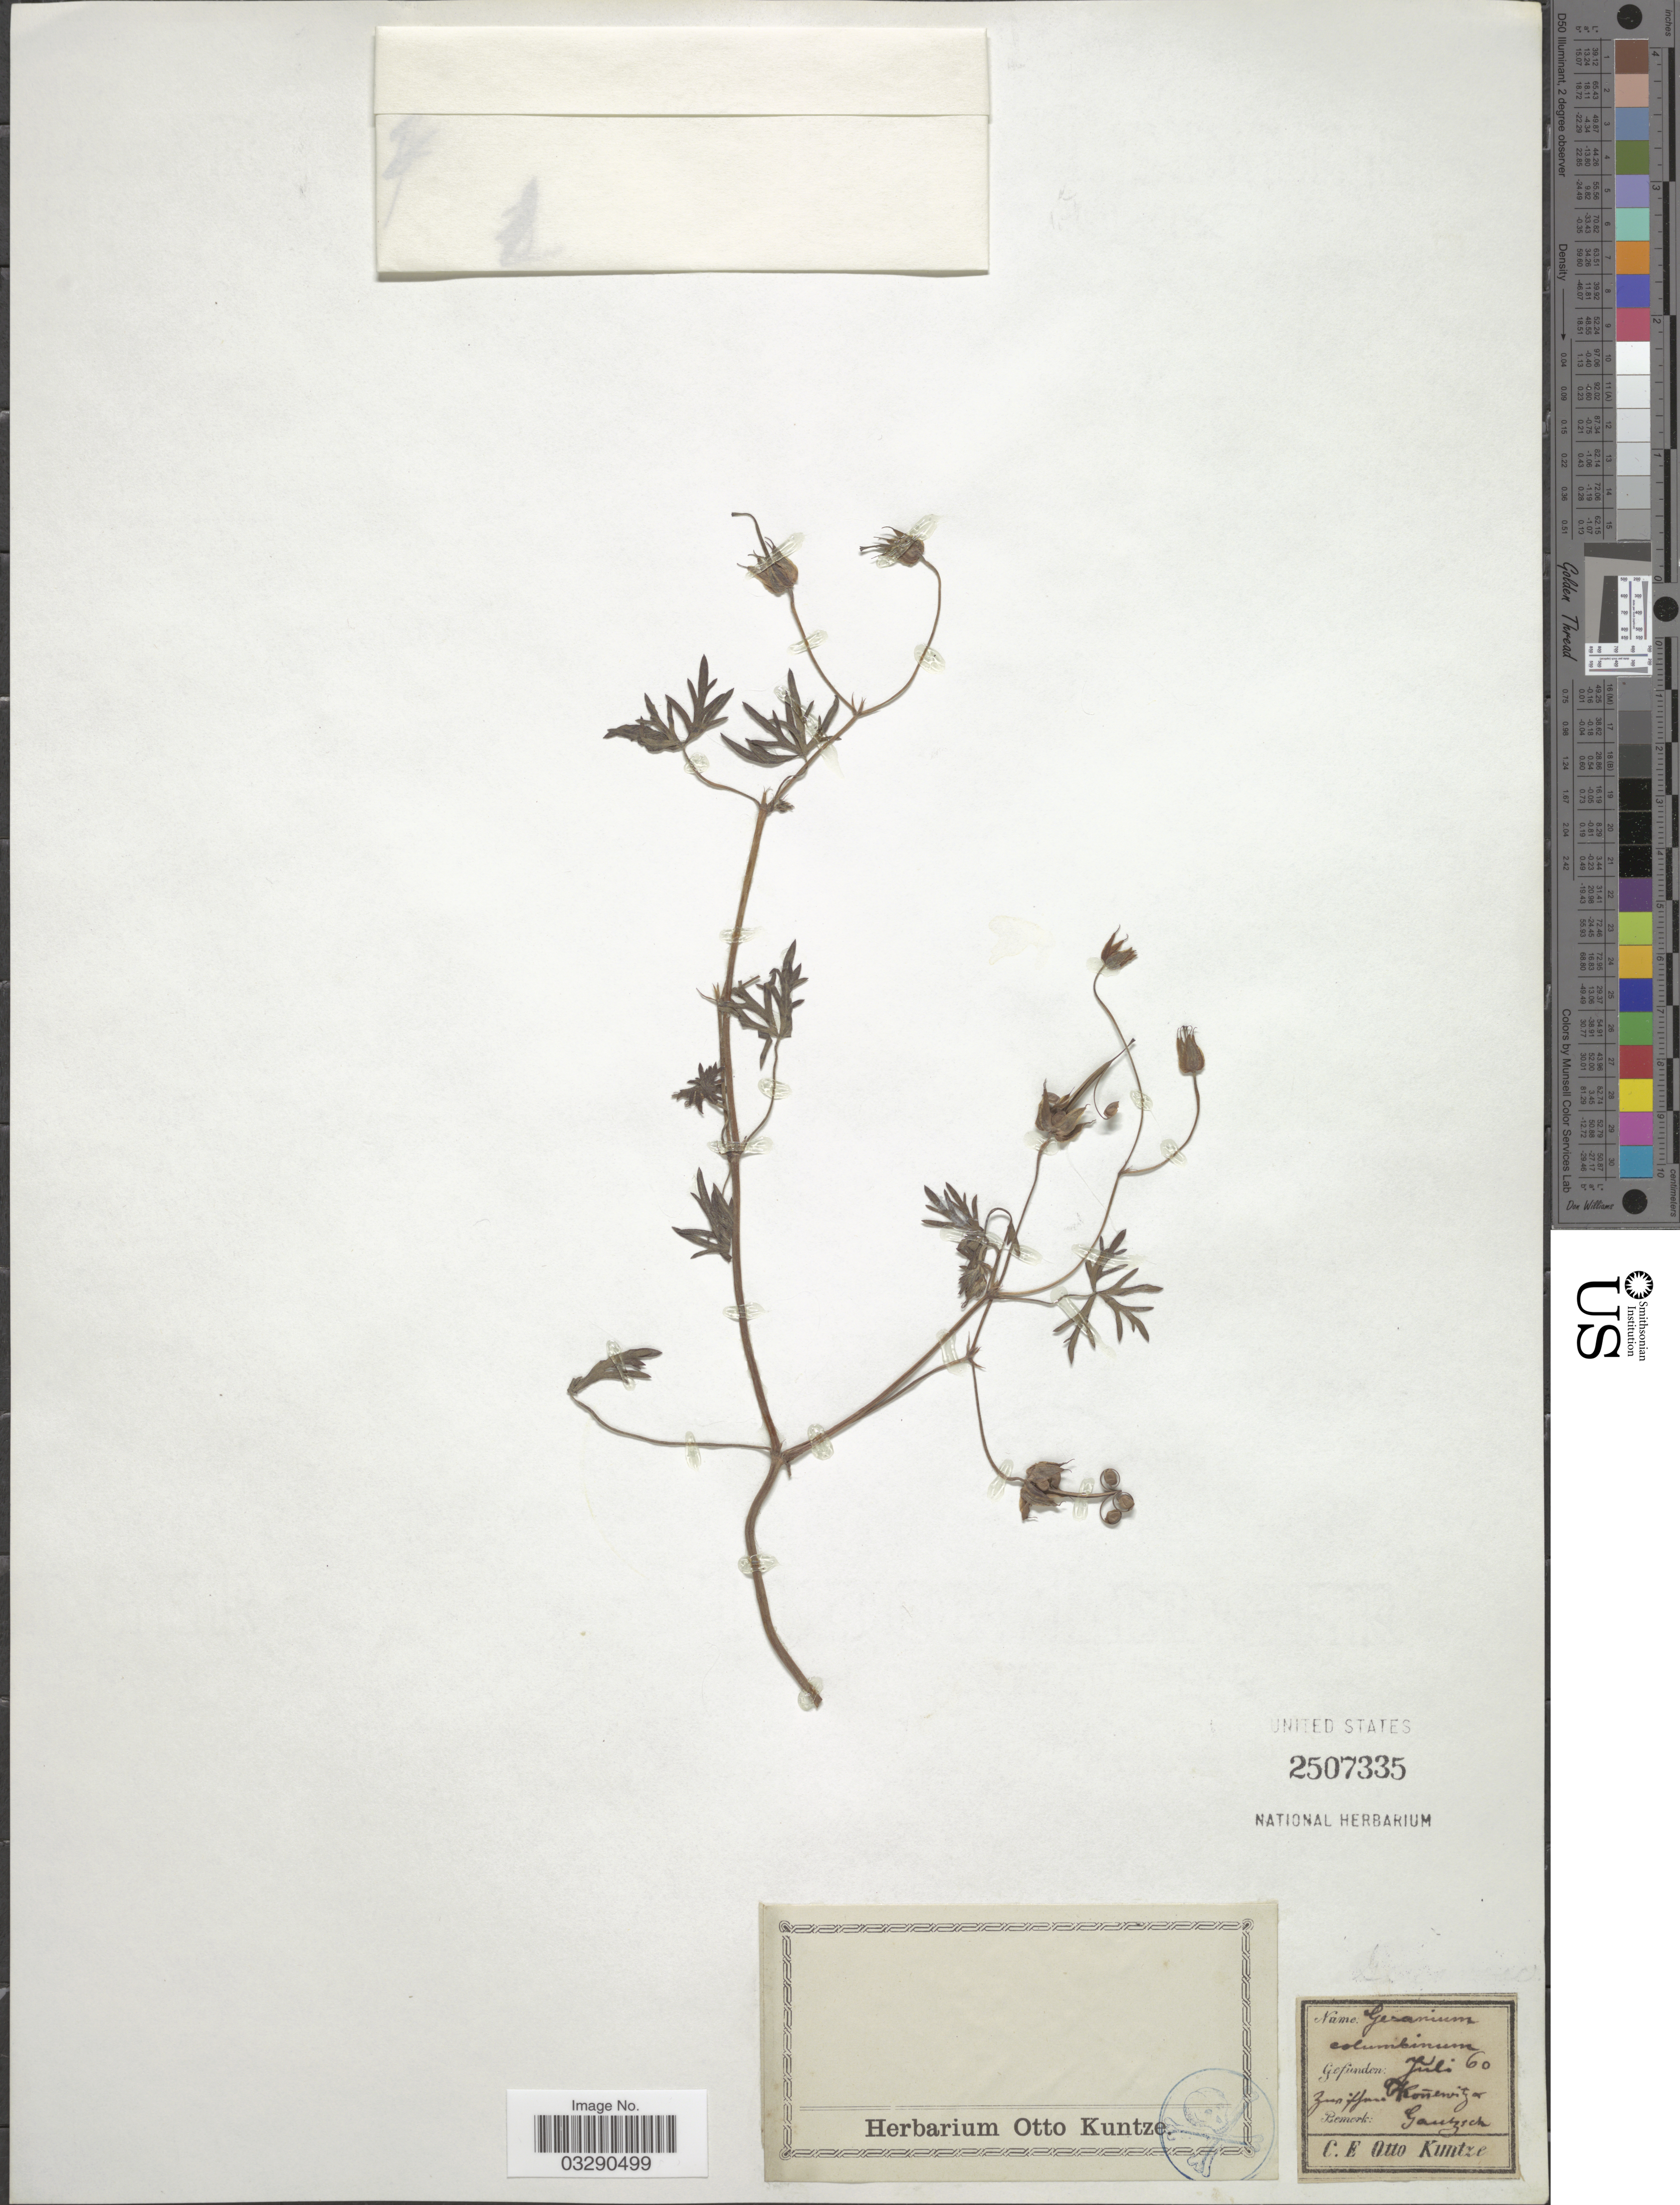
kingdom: Plantae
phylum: Tracheophyta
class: Magnoliopsida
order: Geraniales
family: Geraniaceae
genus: Geranium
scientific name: Geranium columbinum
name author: L.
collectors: C.E.O. Kuntze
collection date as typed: Transcribed d/m/y: /7/60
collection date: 1860-07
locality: Zurifane Kónenvitza Gautzsch. [interpreted]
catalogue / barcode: US 2507335